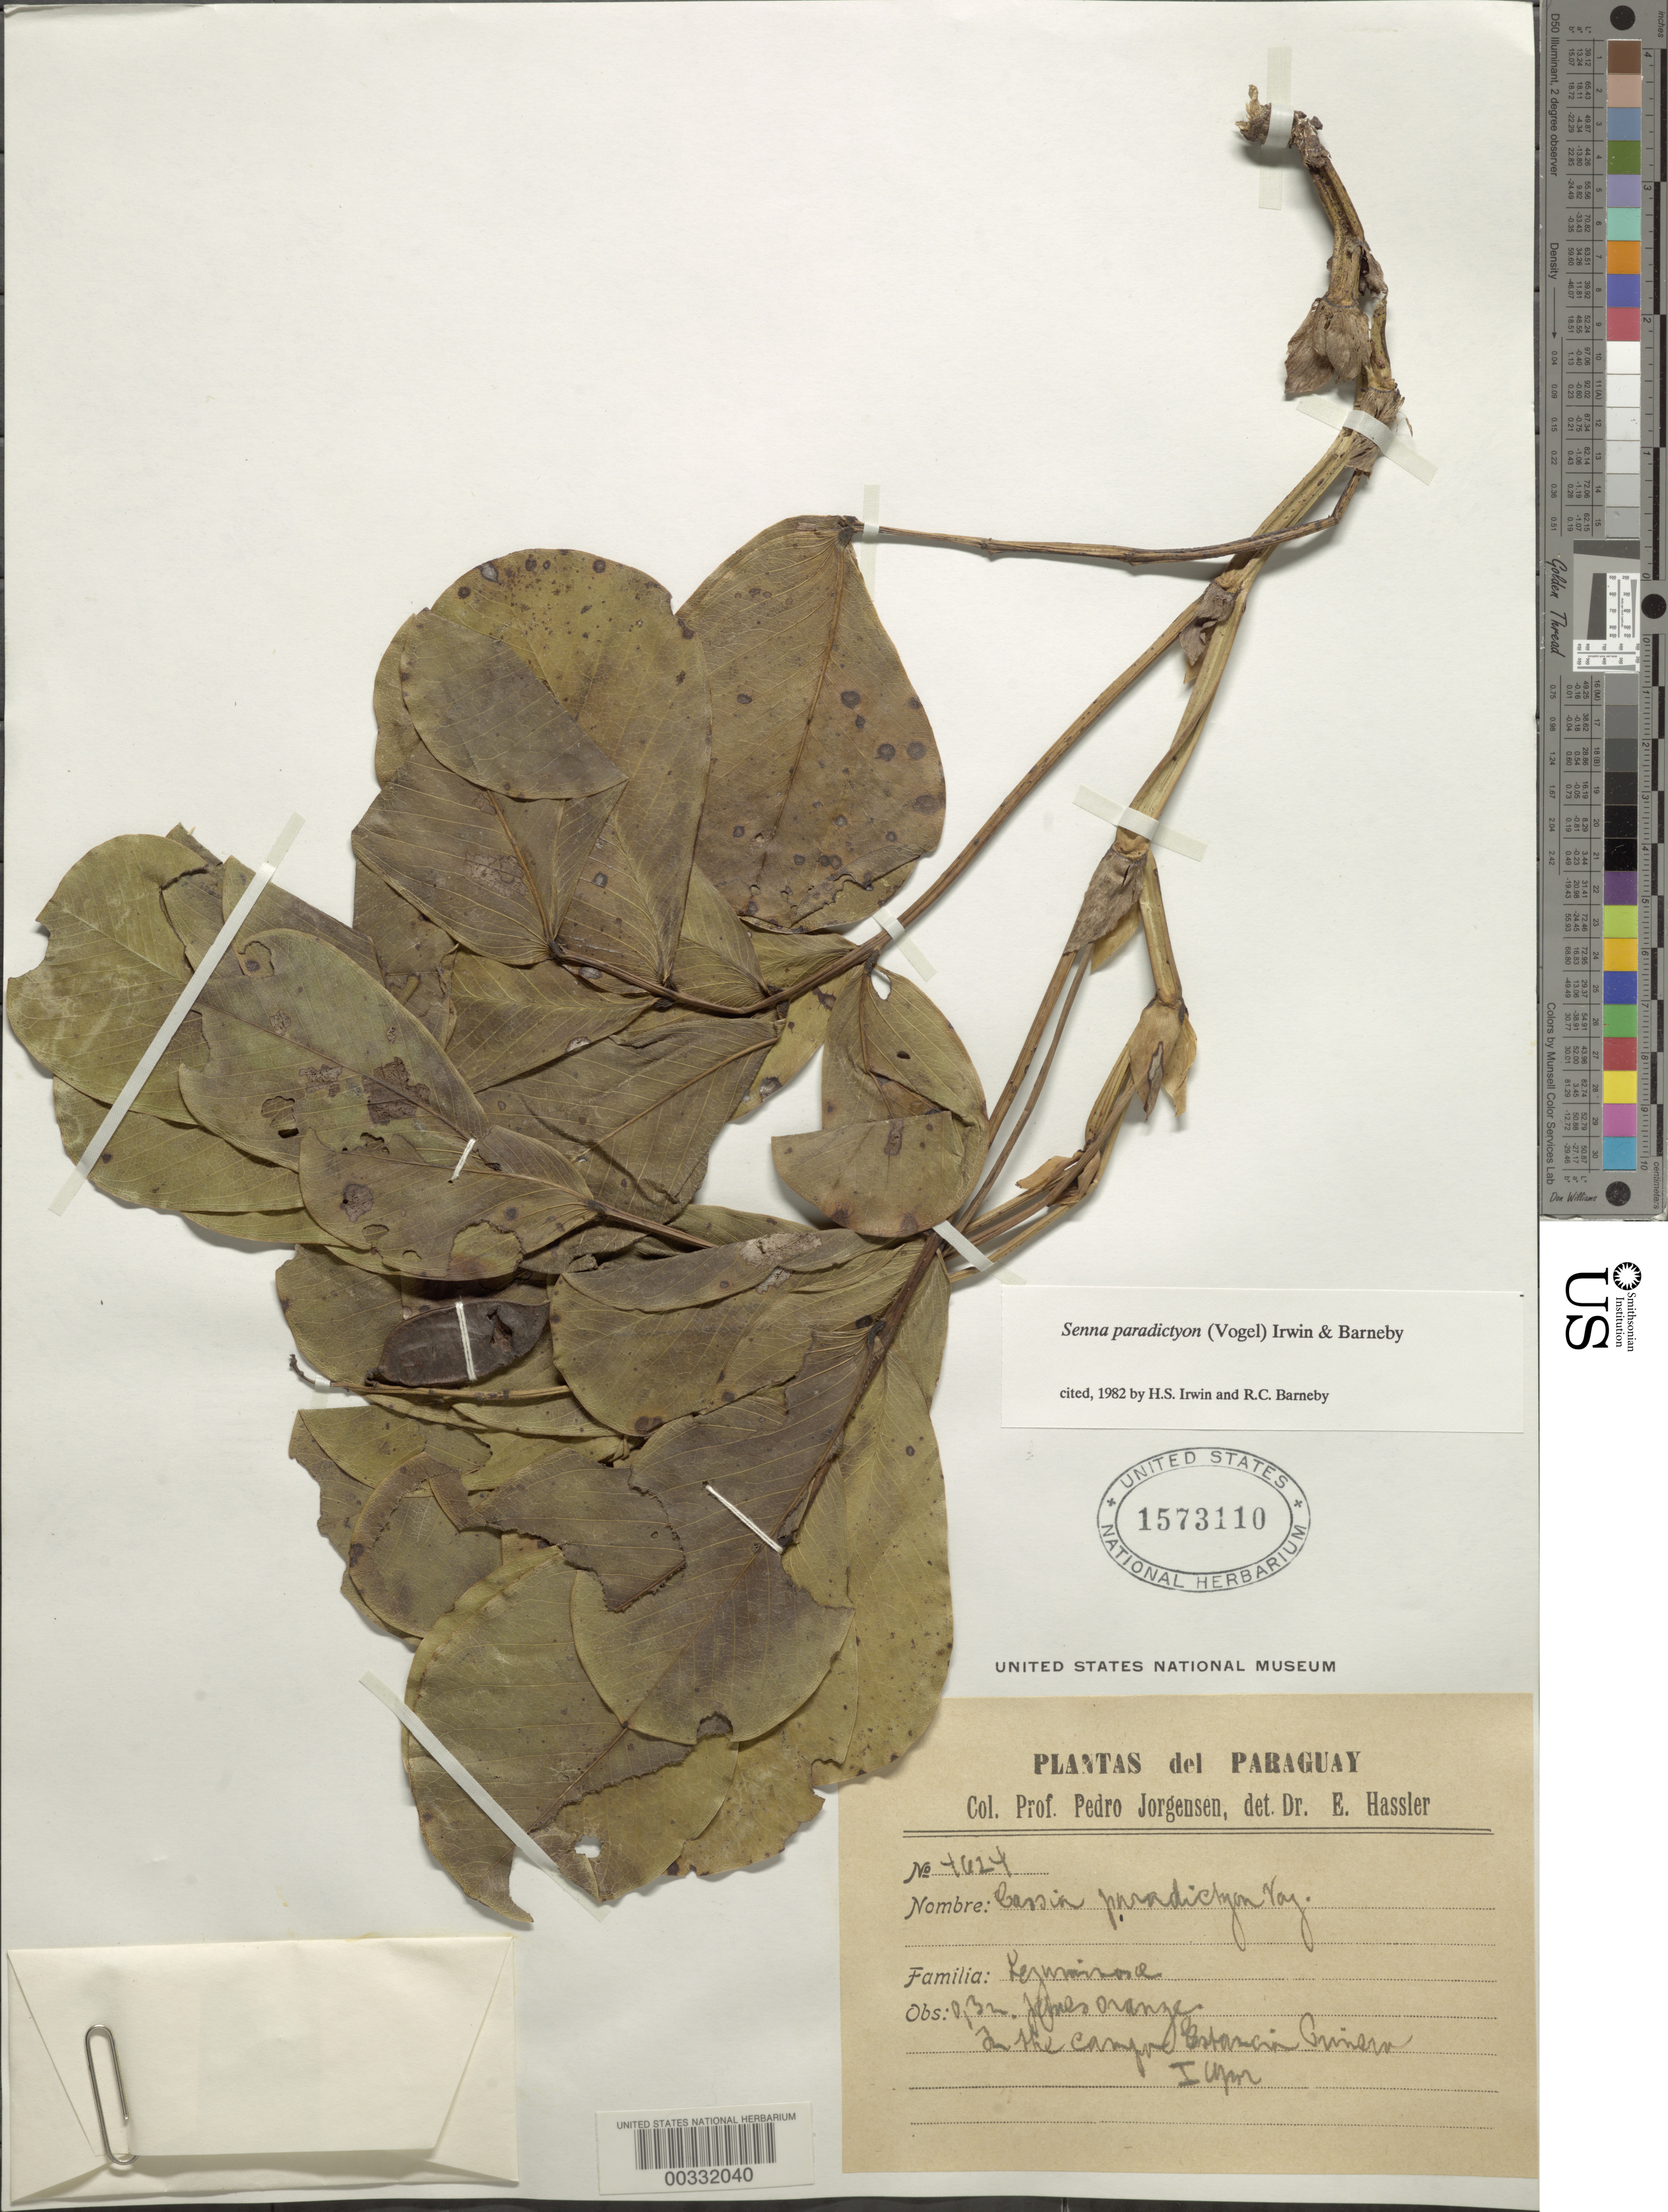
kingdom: Plantae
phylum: Tracheophyta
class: Magnoliopsida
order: Fabales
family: Fabaceae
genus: Senna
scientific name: Senna paradictyon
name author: (Vogel) H.S. Irwin & Barneby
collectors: P. Jorgensen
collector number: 4624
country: Paraguay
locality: In the campo estancion grimern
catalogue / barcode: US 1573110